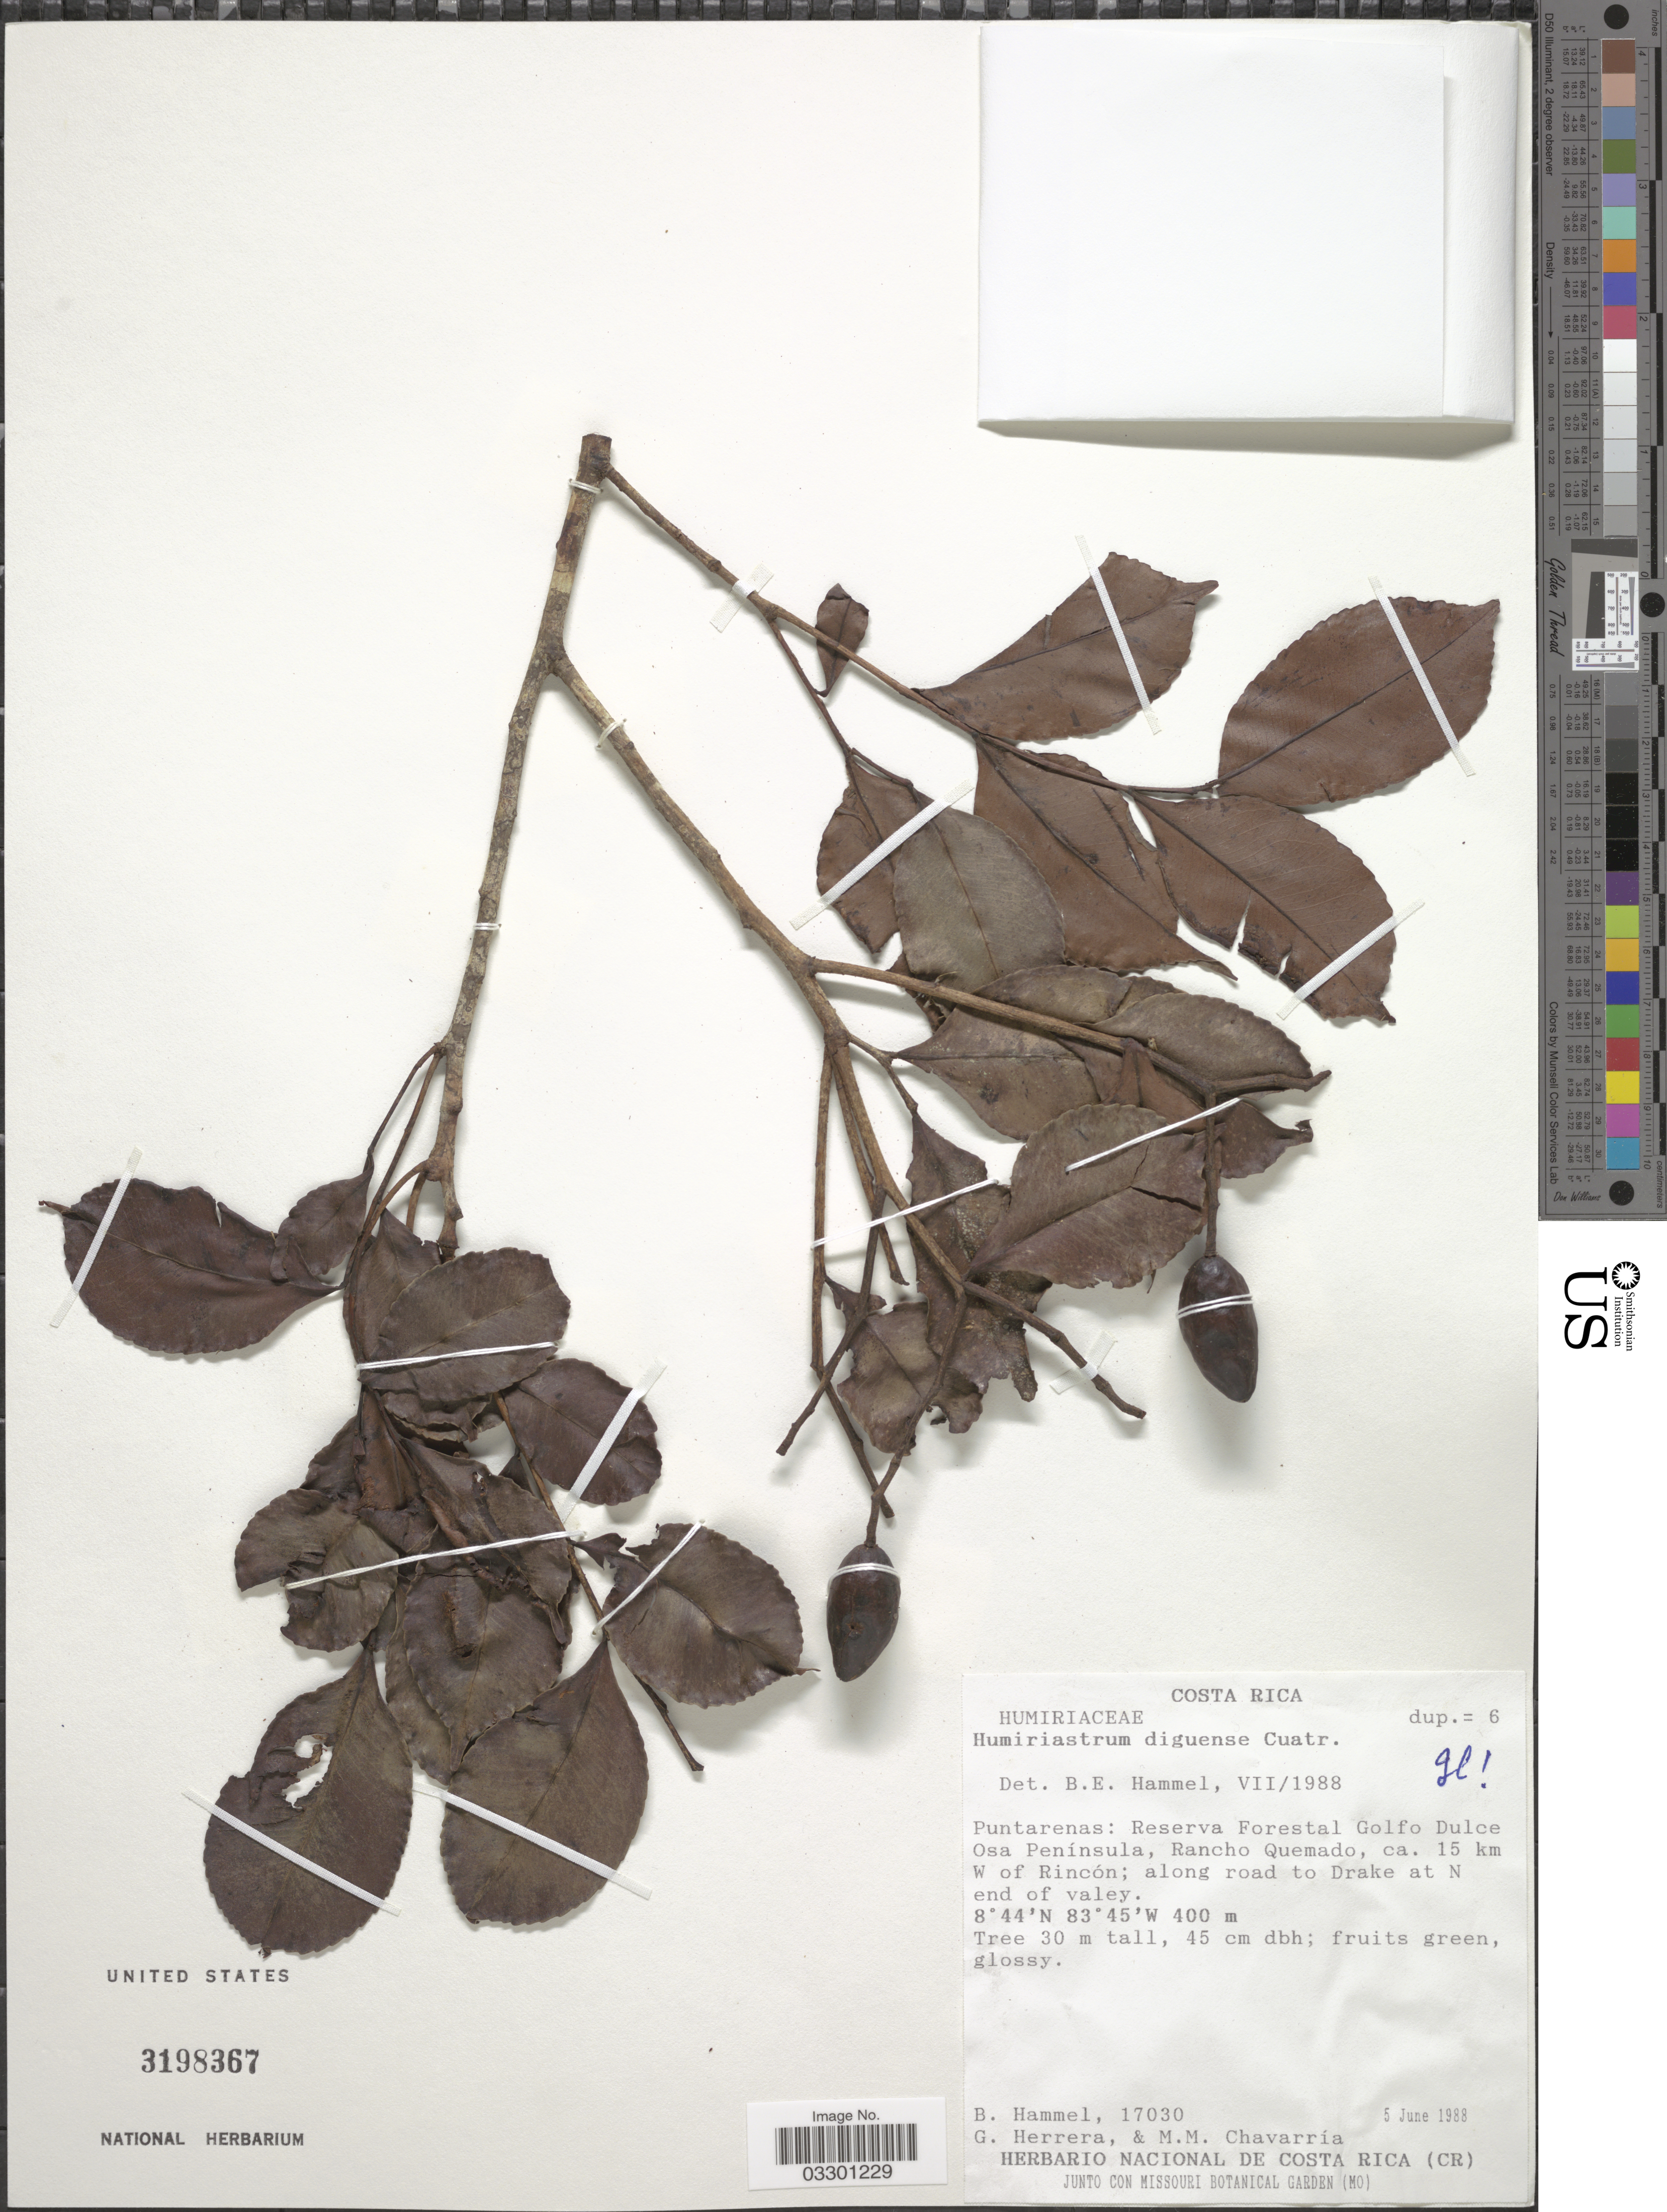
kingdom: Plantae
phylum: Tracheophyta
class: Magnoliopsida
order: Malpighiales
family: Humiriaceae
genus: Humiriastrum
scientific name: Humiriastrum diguense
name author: (Cuatrec.) Cuatrec.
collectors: B. Hammel, G. Herrera & M. Chavarría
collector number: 17030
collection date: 1988-06-05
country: Costa Rica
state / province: Puntarenas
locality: Reserva Forestal Golfo Dulce Osa Península, Rancho Quemado, ca. 15 km W of Rincón; along road to Drake at N end of valey.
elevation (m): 400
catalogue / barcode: US 3198367